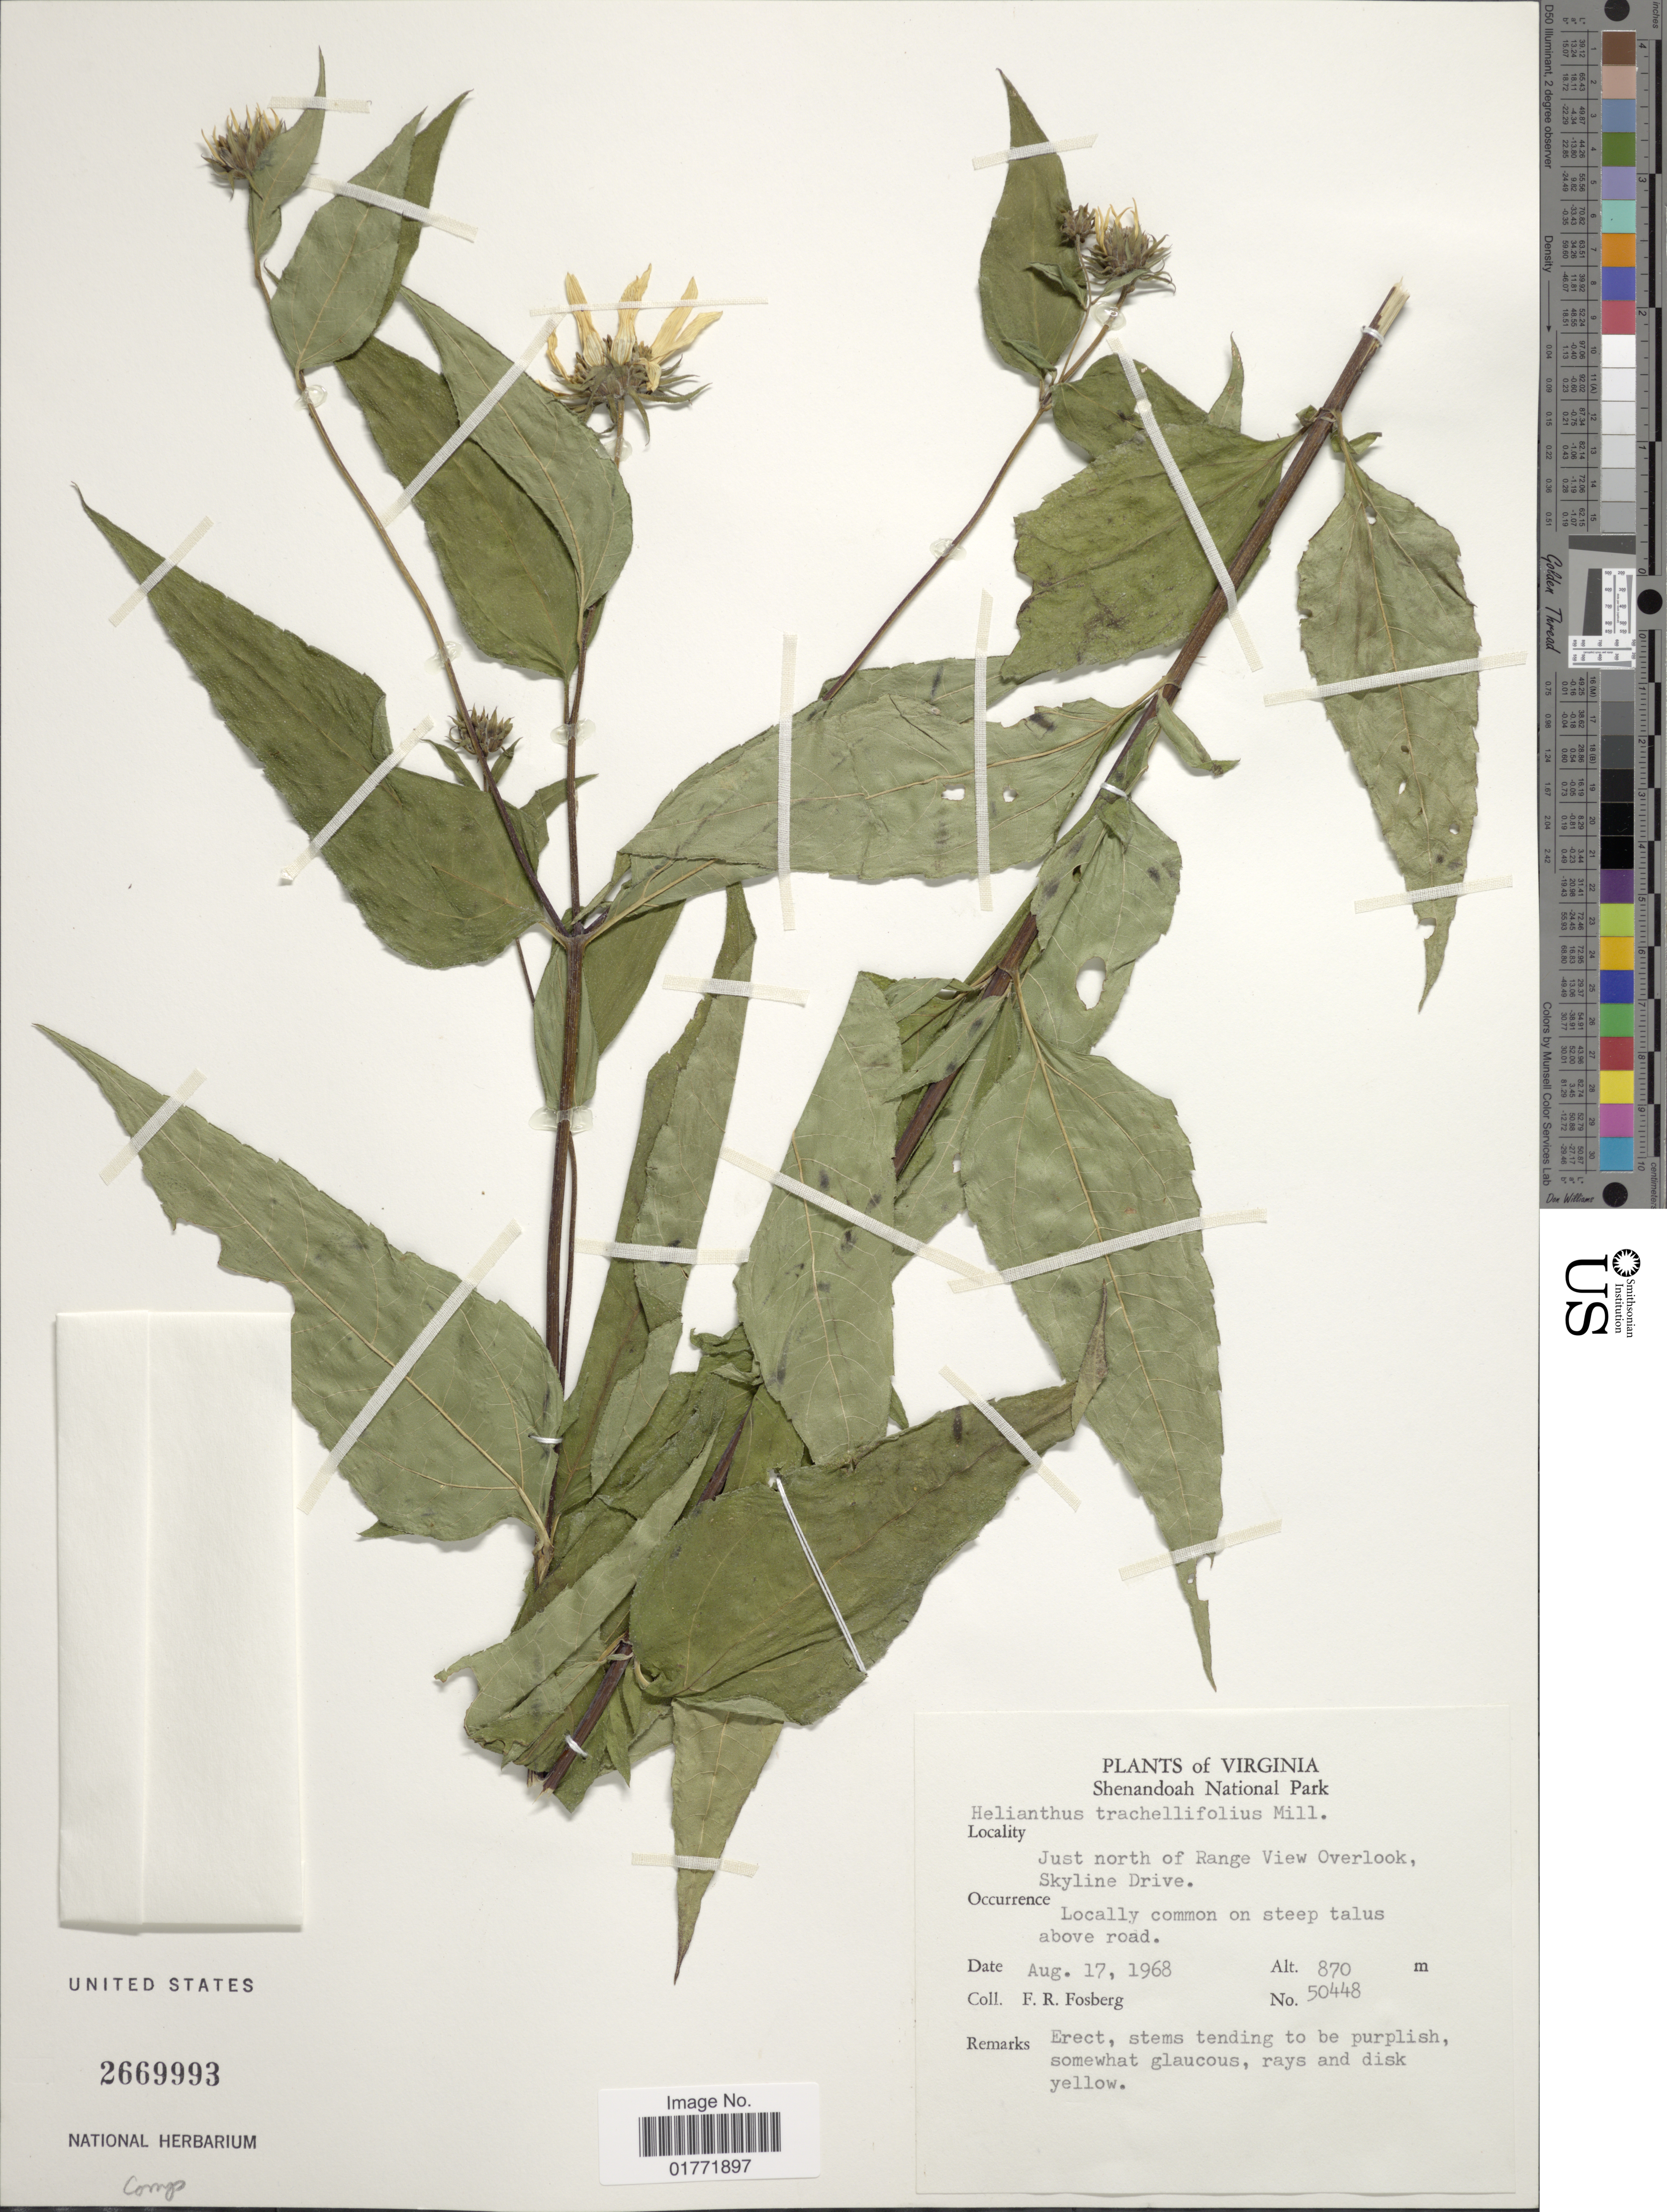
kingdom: Plantae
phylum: Tracheophyta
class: Magnoliopsida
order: Asterales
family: Asteraceae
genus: Helianthus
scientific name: Helianthus tracheliifolius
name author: Mill.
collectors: F. R. Fosberg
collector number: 50448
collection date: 1968-08-17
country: United States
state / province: Virginia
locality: Virginia. Shehandoah National Park, Just north of Range View Overlook, Skyline Drive.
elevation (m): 870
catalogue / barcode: US 2669993